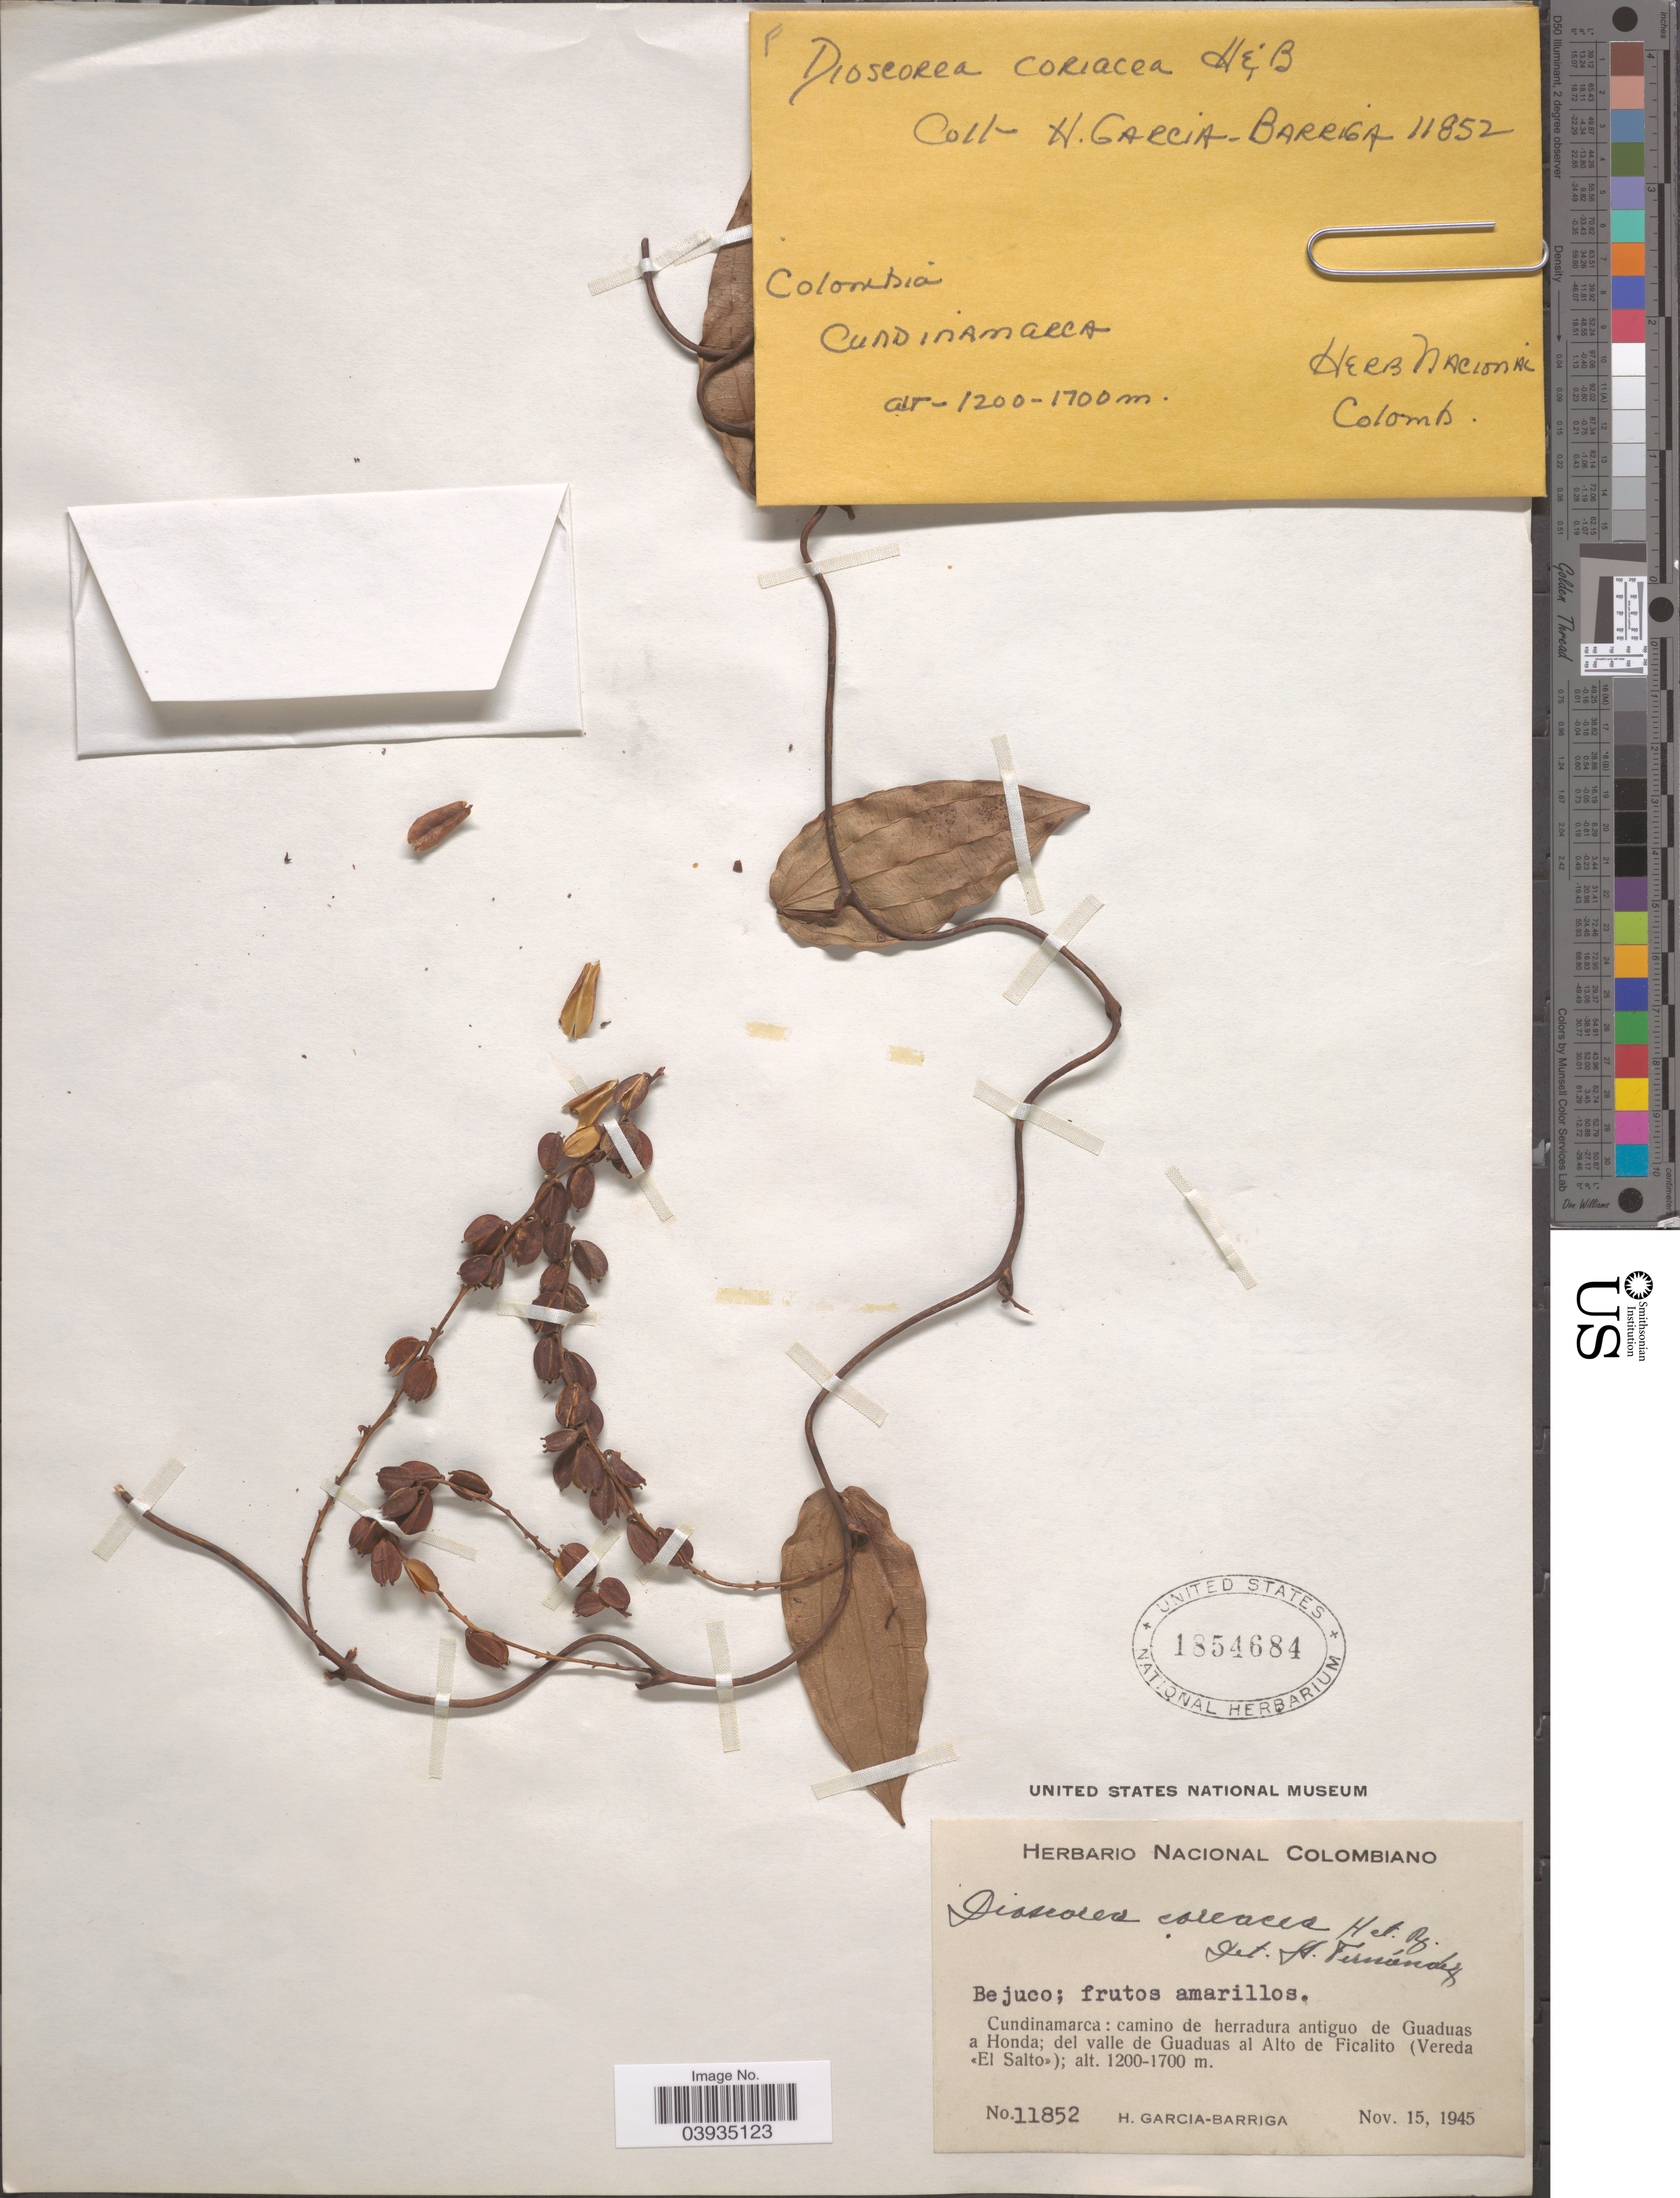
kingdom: Plantae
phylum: Tracheophyta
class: Liliopsida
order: Dioscoreales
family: Dioscoreaceae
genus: Dioscorea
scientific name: Dioscorea coriacea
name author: Humb. & Bonpl. ex Willd.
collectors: H. García Barriga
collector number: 11852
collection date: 1945-11-15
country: Colombia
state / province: Cundinamarca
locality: Camino de herradura antiguo de Guaduas a Honda; del valle de Guaduas al Alto de Ficalito (Vereda «El Salto»)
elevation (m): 1200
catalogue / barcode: US 1854684